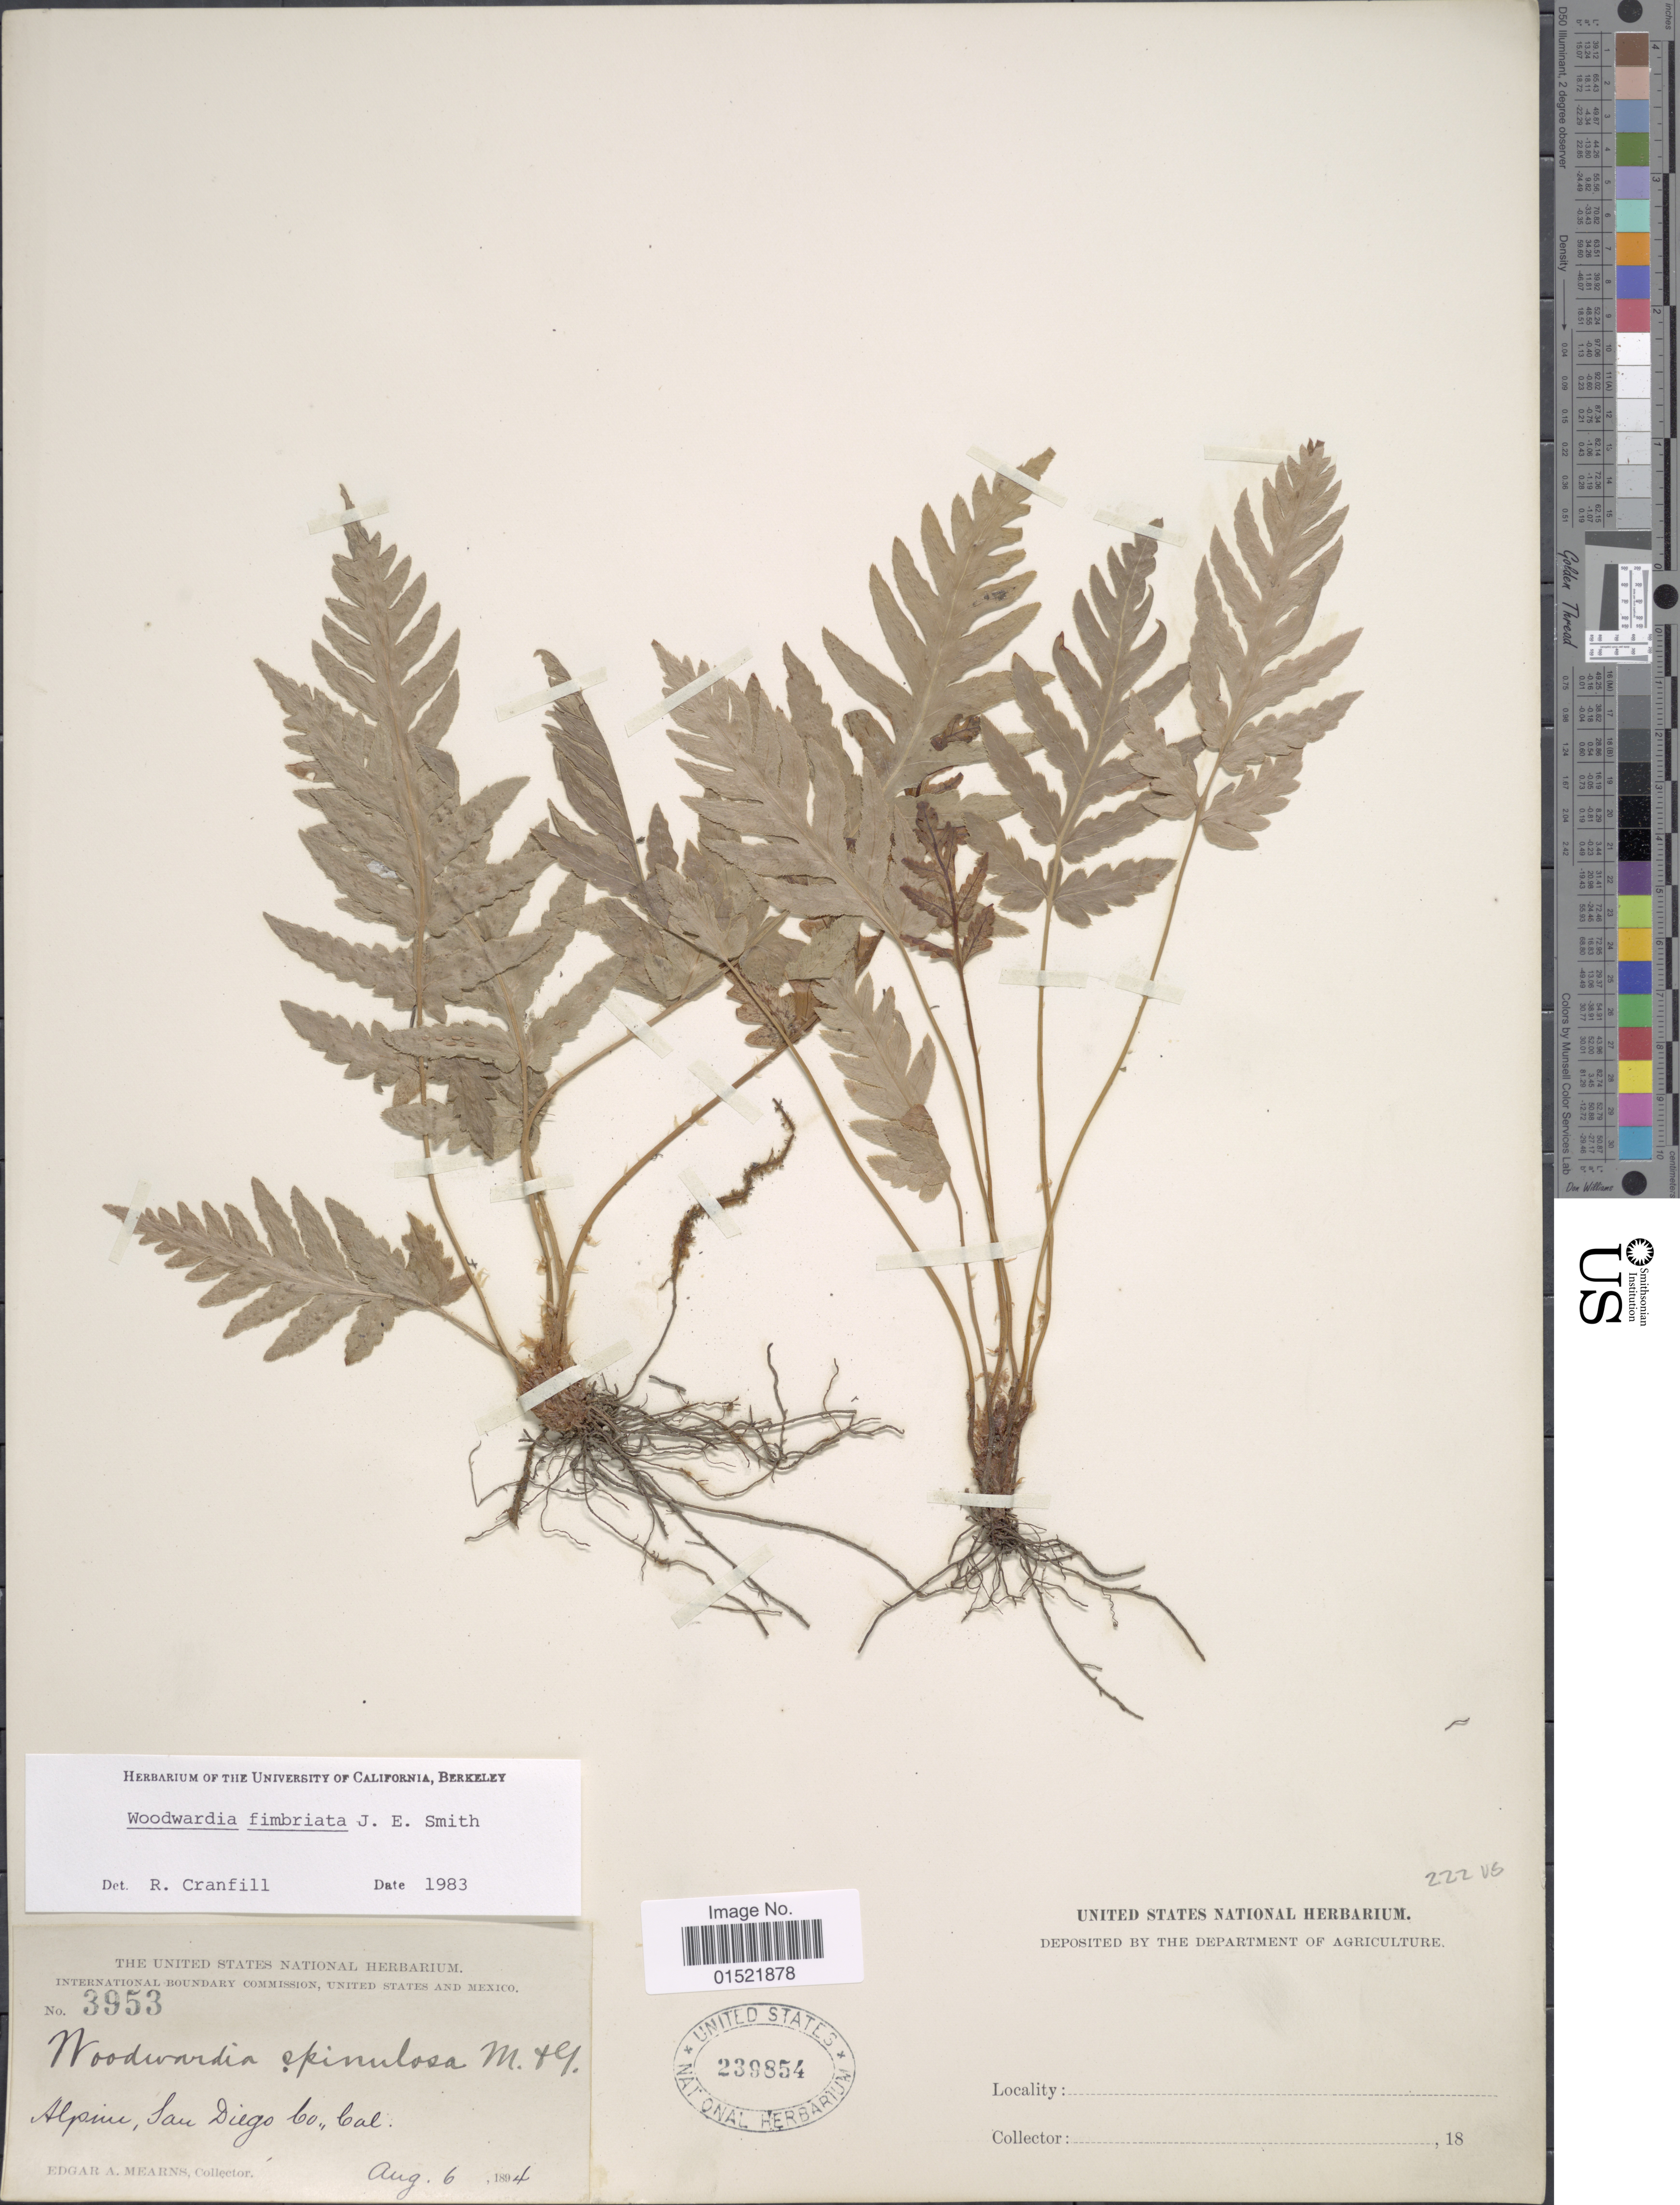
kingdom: Plantae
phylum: Tracheophyta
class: Polypodiopsida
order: Polypodiales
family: Blechnaceae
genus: Woodwardia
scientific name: Woodwardia fimbriata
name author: Sm.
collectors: E. A. Mearns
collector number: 3953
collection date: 1894-08-06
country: United States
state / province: California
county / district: San Diego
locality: Alpine, San Diego Co. Cal.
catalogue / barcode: US 239854